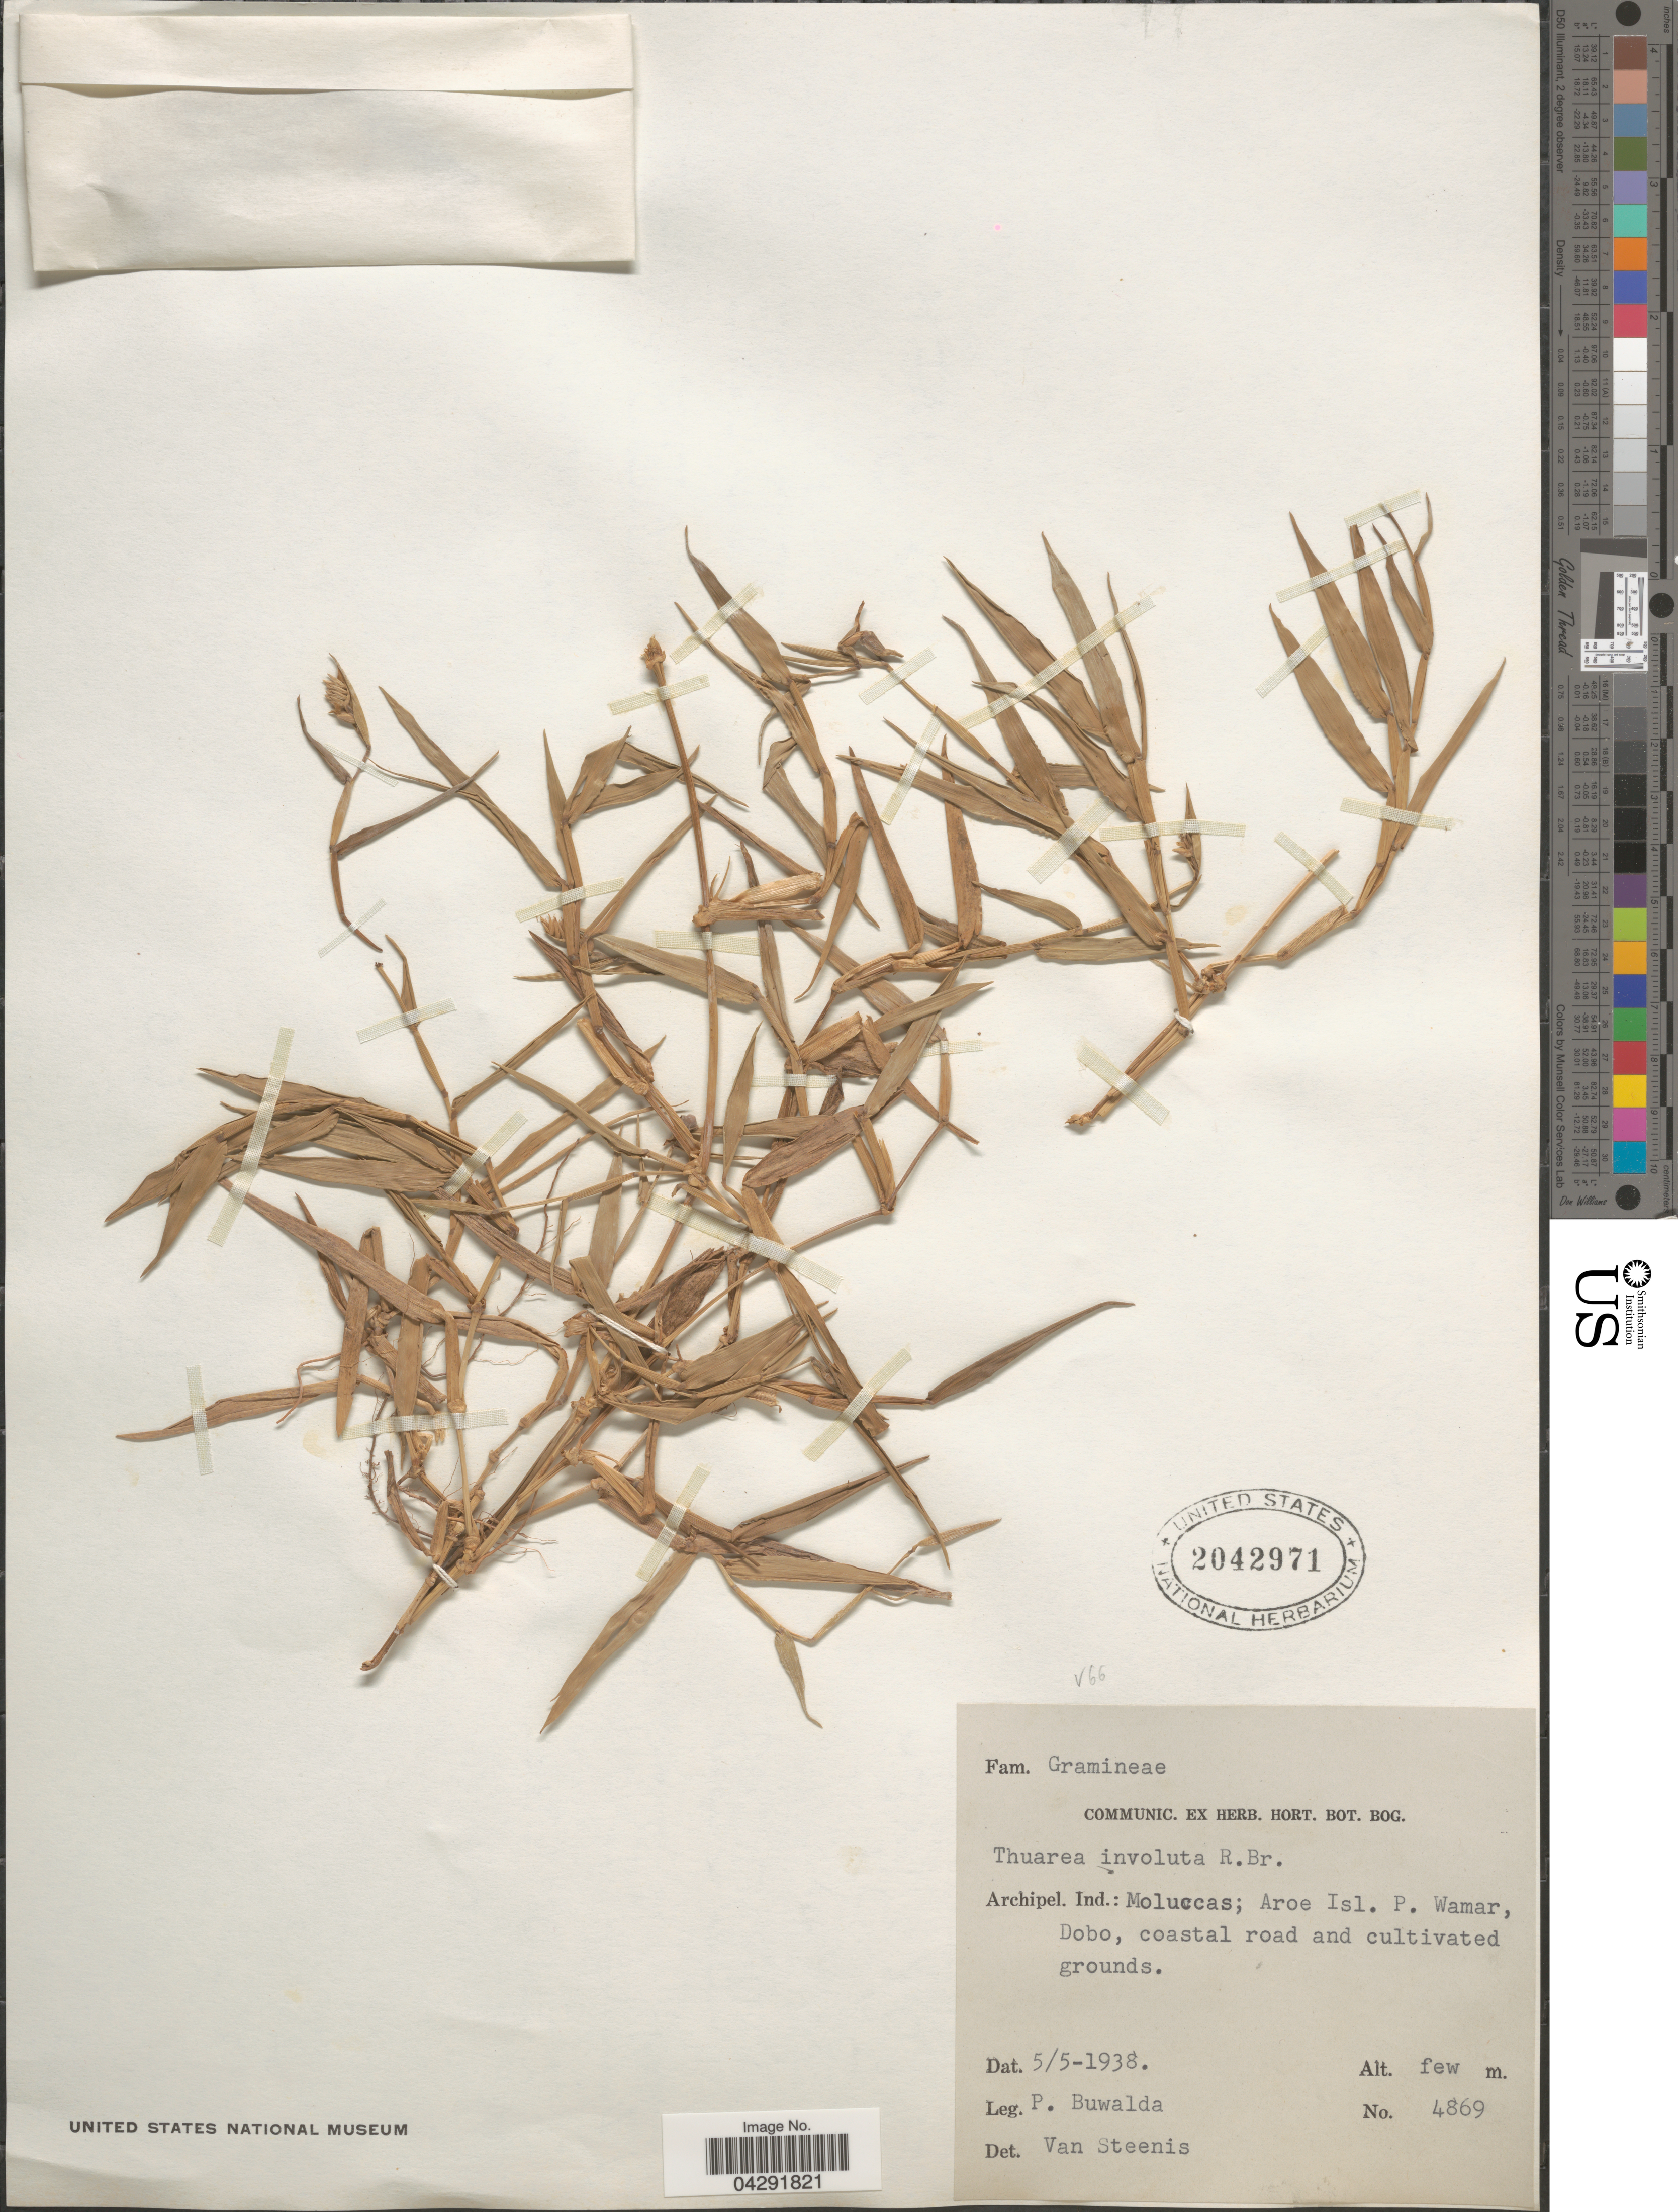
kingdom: Plantae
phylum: Tracheophyta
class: Liliopsida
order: Poales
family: Poaceae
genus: Thuarea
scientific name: Thuarea involuta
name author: (G. Forst.) R. Br. ex Sm.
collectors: P. Buwalda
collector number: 4869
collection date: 1938-05-05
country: Indonesia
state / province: Maluku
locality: Archipel. Ind.: Moluccas; Aroe Isl. P. Wamar, Dobo, coastal road and cultivated grounds.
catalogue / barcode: US 2042971